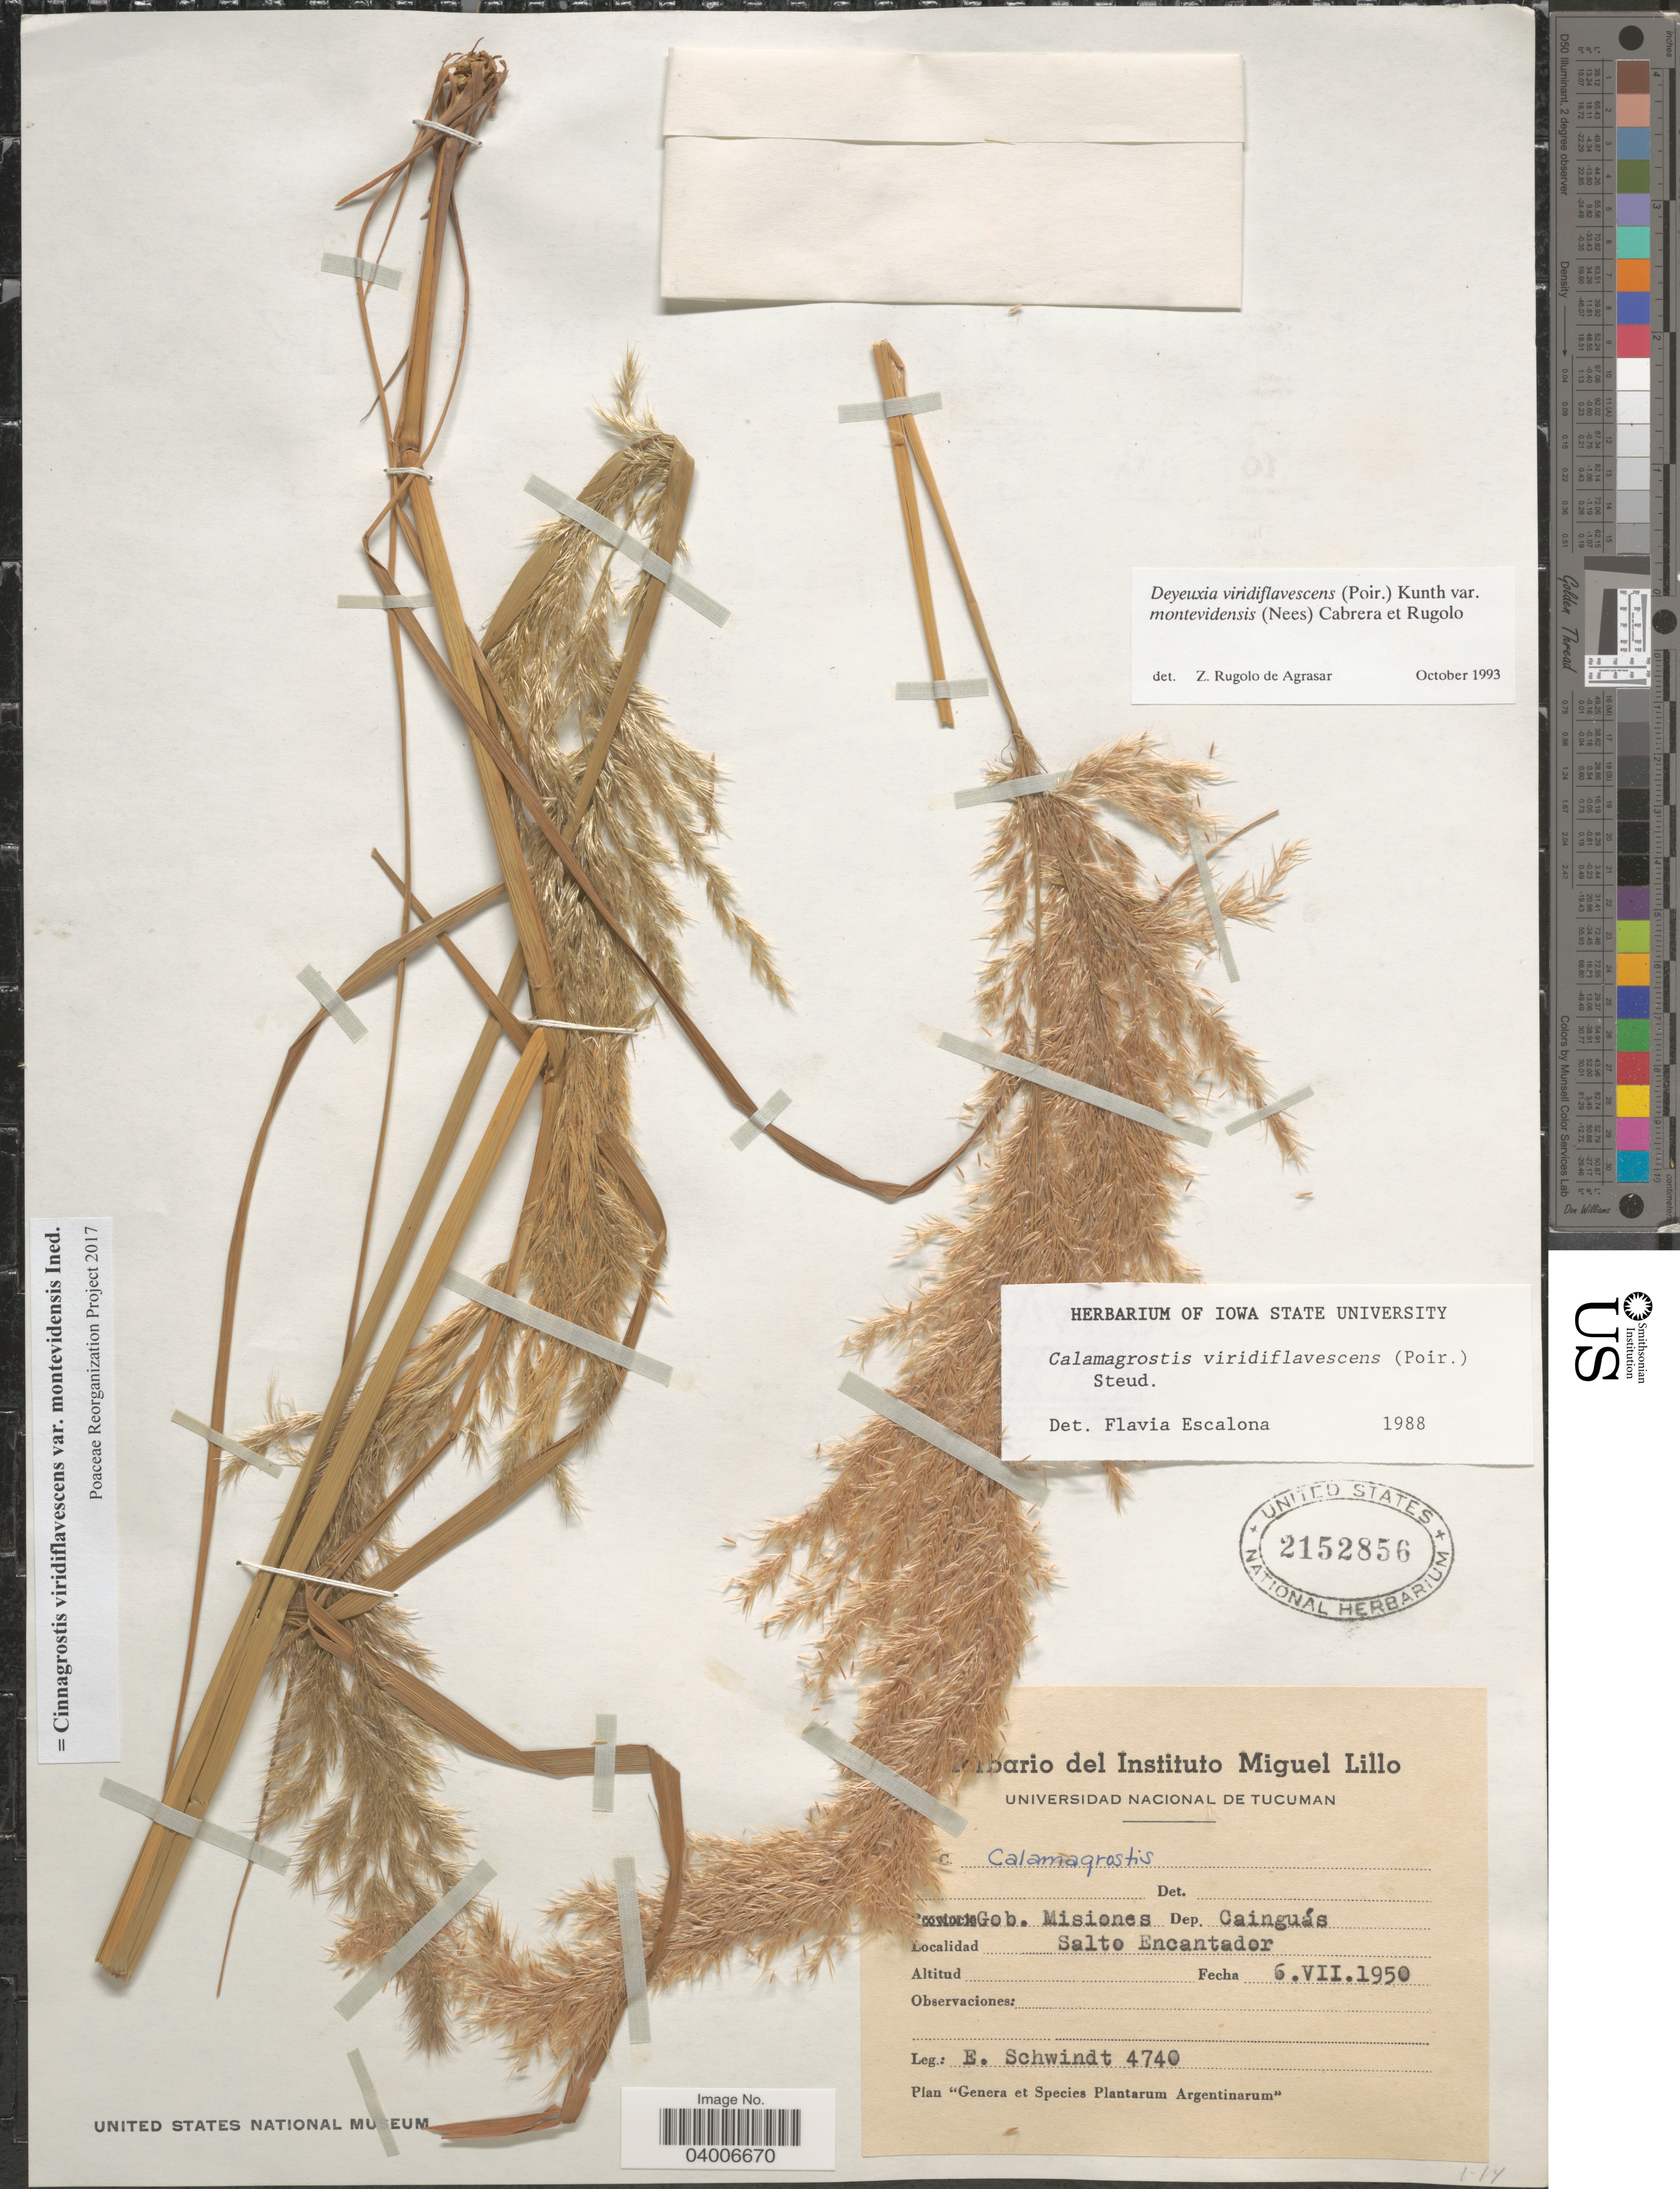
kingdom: Plantae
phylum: Tracheophyta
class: Liliopsida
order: Poales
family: Poaceae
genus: Cinnagrostis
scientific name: Cinnagrostis viridiflavescens var. montevidensis ined.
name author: (Nees) P.M. Peterson et al.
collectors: E. Schwindt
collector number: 4740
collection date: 1950-07-06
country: Argentina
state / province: Misiones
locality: Gob. Misiones. Dep. Cainguás. Salto Encantador.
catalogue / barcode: US 2152856